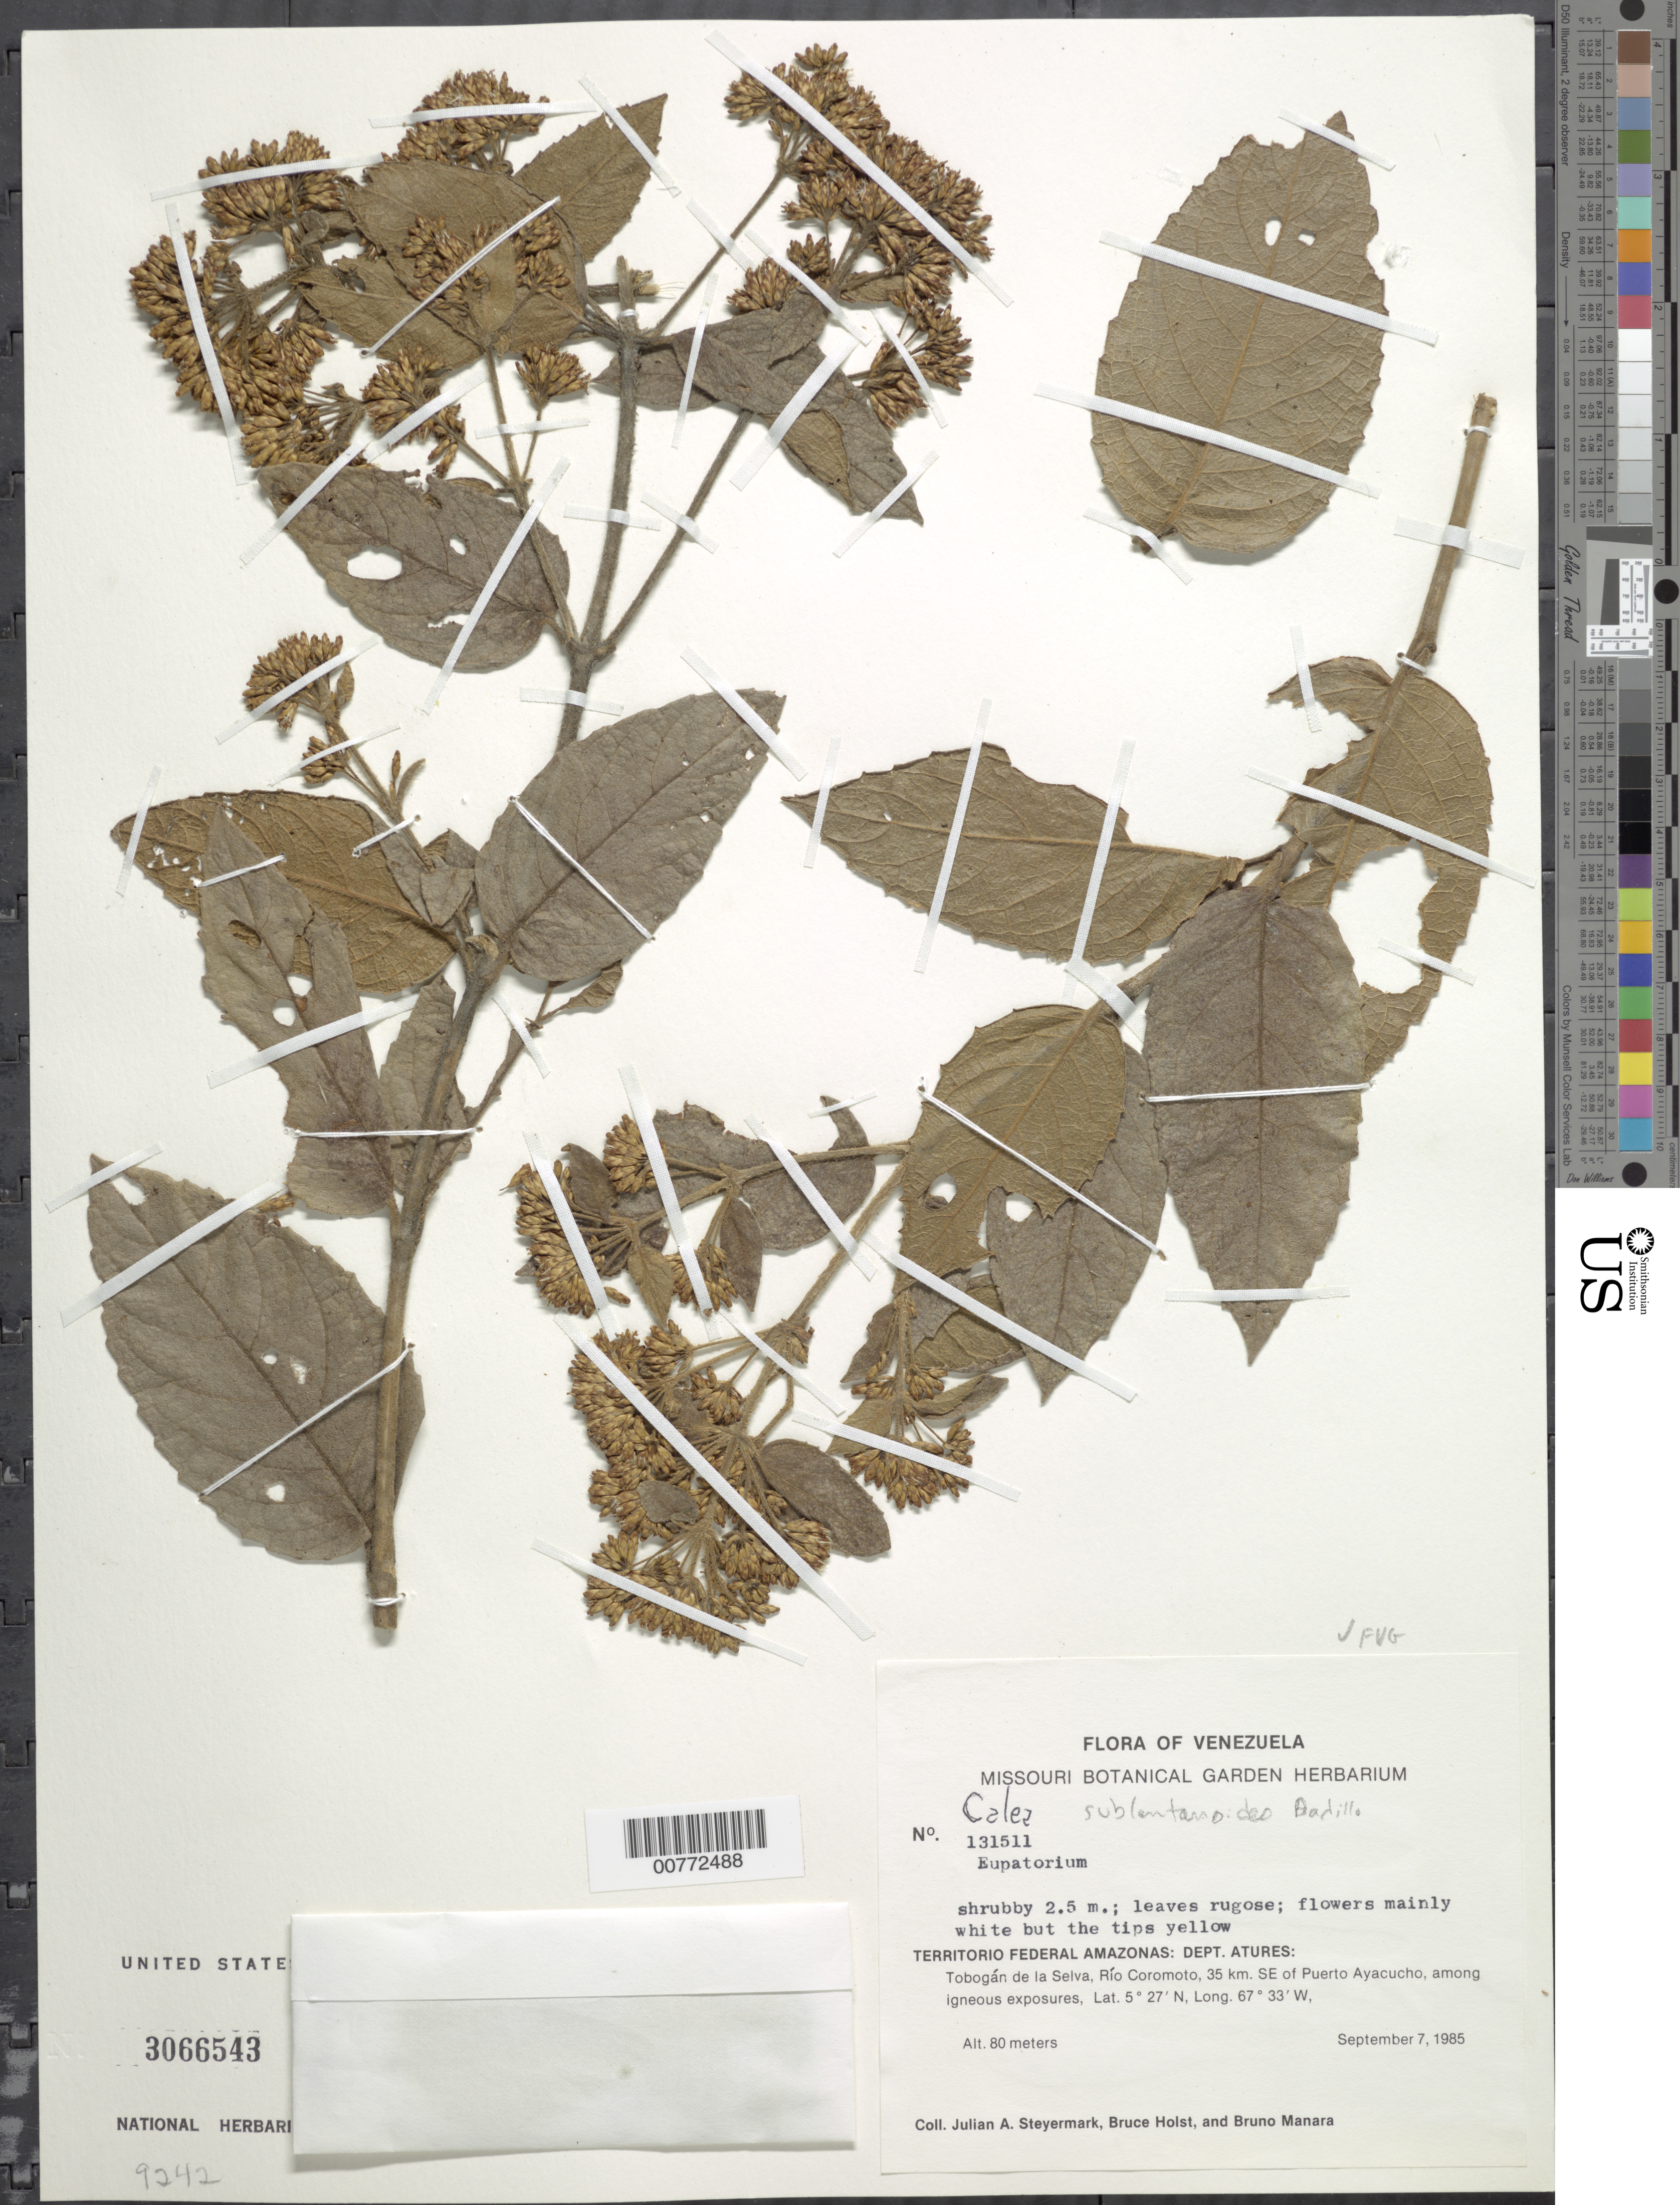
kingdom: Plantae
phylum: Tracheophyta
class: Magnoliopsida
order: Asterales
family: Asteraceae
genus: Calea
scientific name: Calea sublantanoides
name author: V.M. Badillo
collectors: J. Steyermark, B. Holst & B. Manara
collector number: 131511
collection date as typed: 7-Sep-85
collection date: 1985-09-07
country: Venezuela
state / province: Amazonas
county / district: Atures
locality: Tobogan de la Selva, Río Coromoto, 35 km SE Puerto Ayacucho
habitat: Among igneous exposures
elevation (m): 80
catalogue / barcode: US 3066543